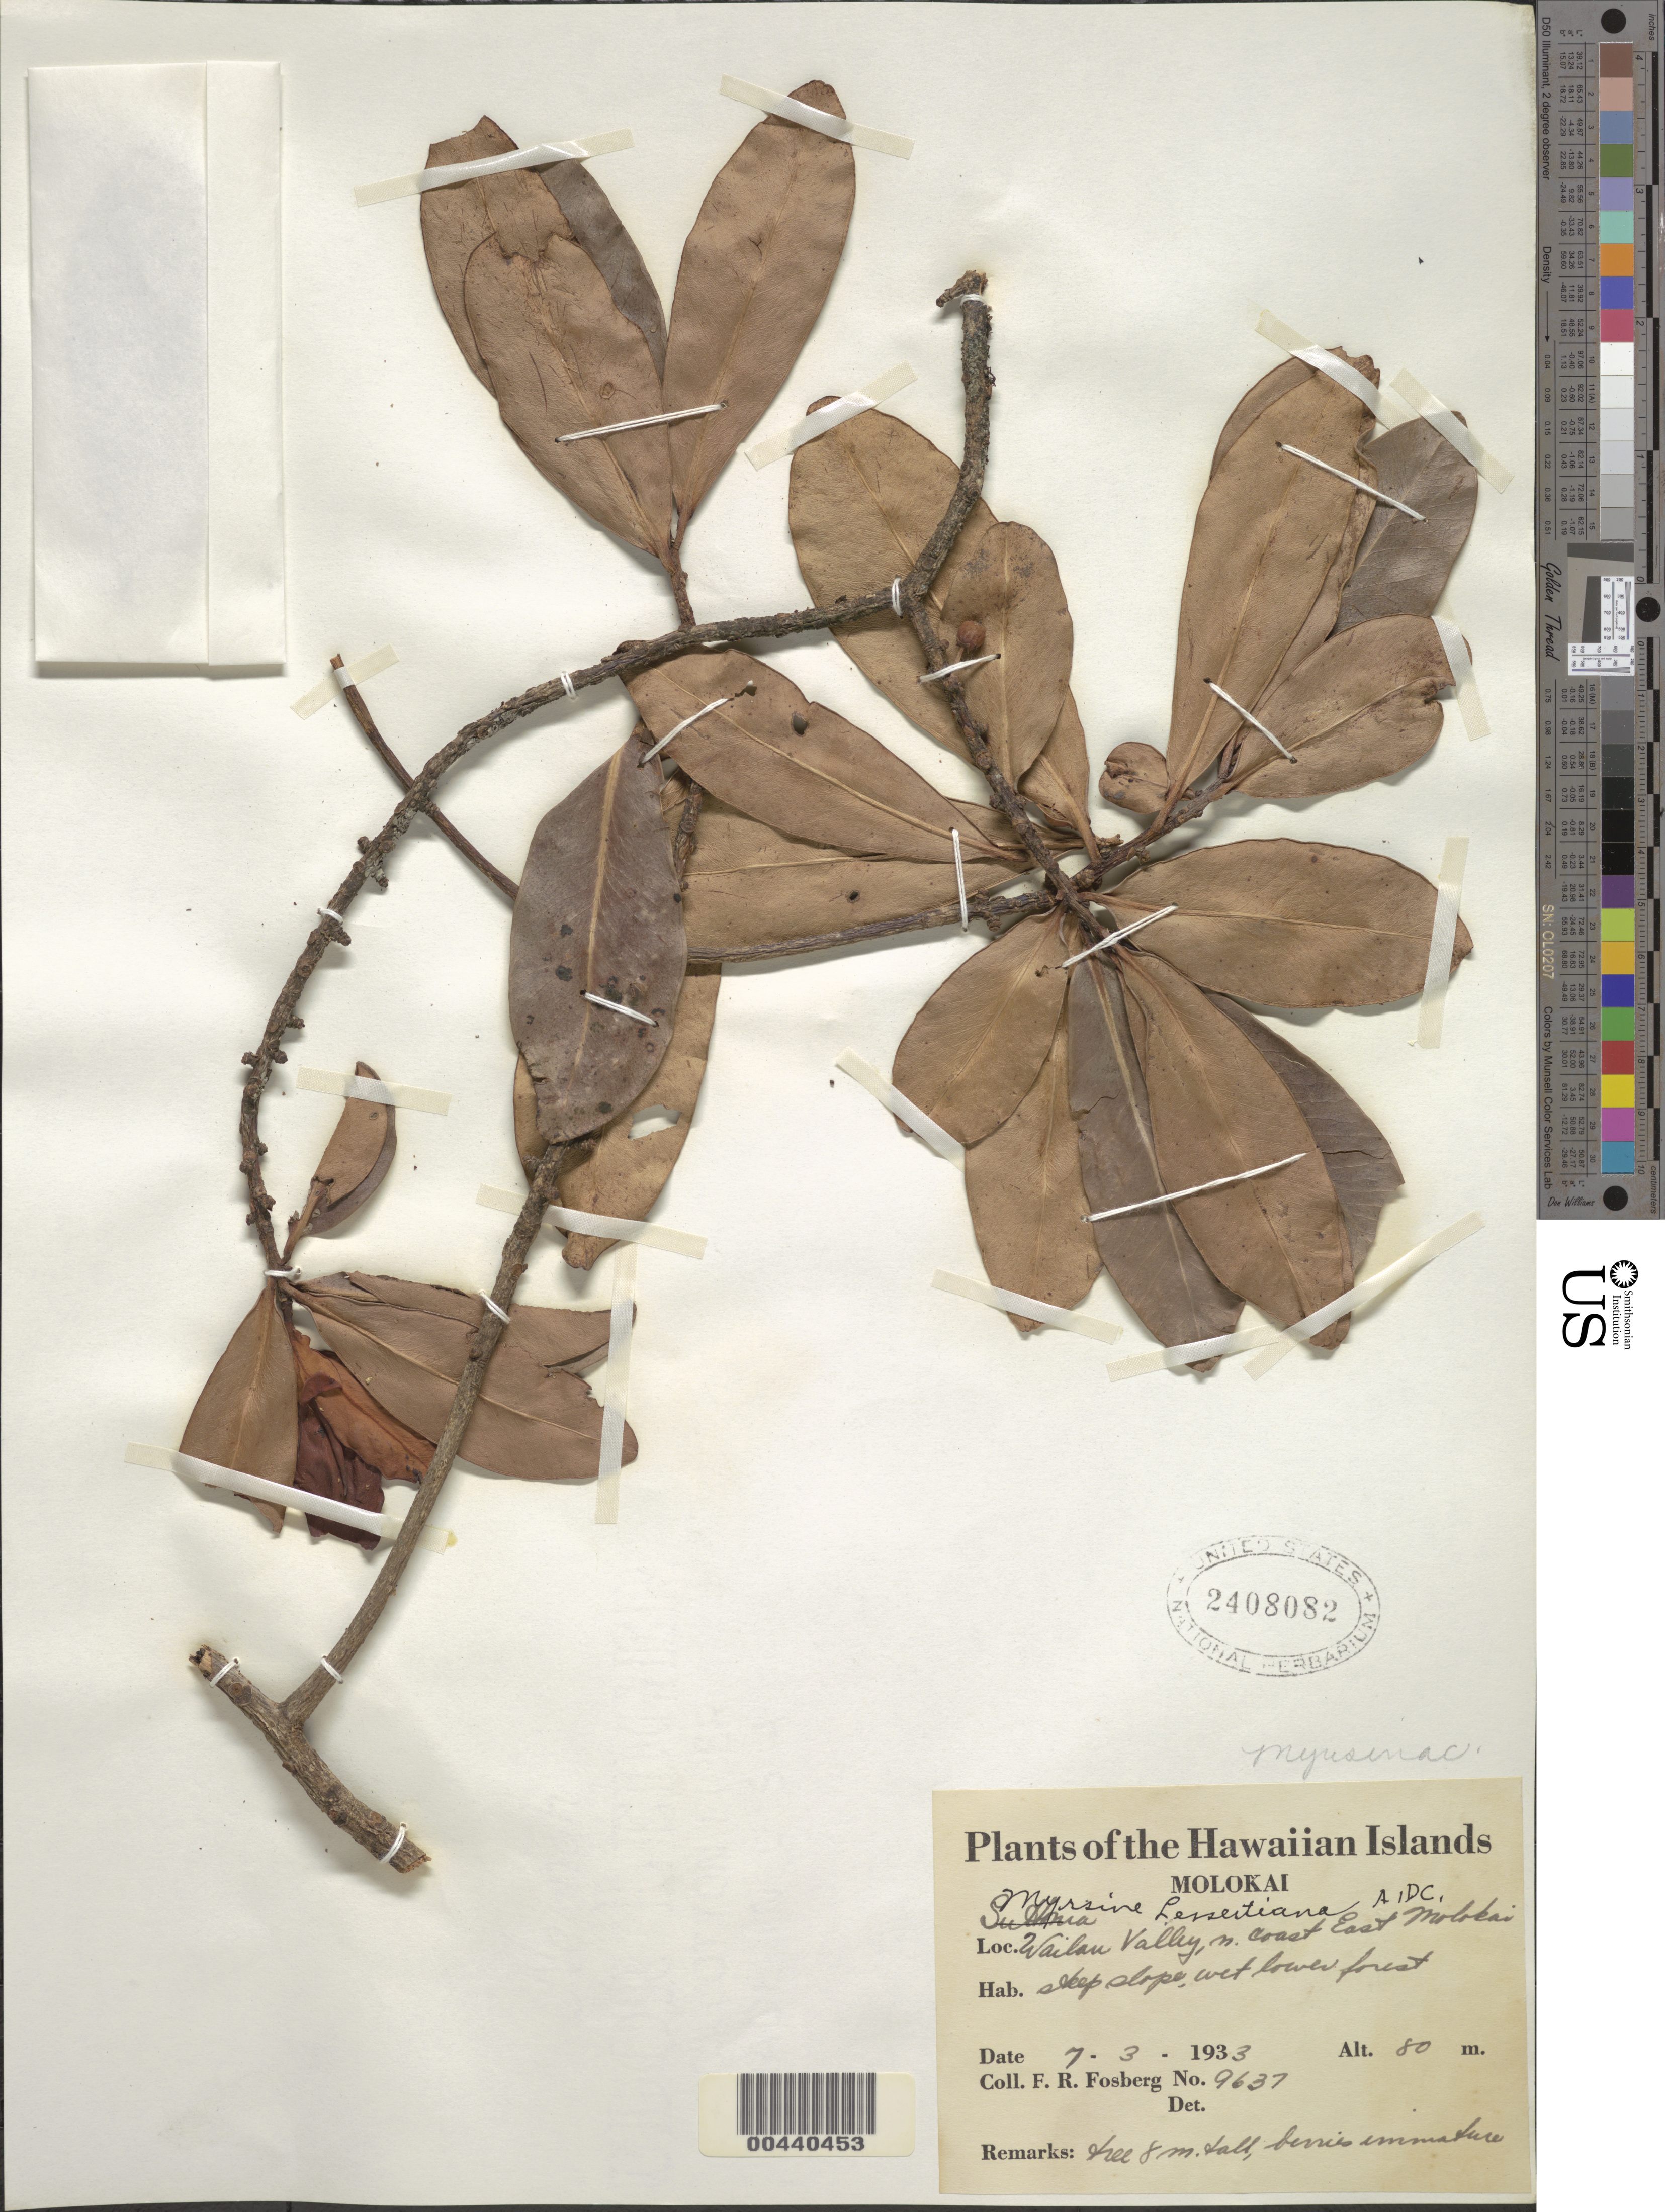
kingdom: Plantae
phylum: Tracheophyta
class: Magnoliopsida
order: Ericales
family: Primulaceae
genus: Myrsine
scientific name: Myrsine lessertiana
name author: A. DC.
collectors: F. R. Fosberg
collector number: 9637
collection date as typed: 7 Mar 1933 or 3 Jul 1933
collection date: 1933-03-07 or 1933-07-03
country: United States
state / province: Hawaii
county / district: Maui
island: Moloka'i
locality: Wailau Valley, north coast East Molokai.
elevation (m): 80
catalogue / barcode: US 2408082